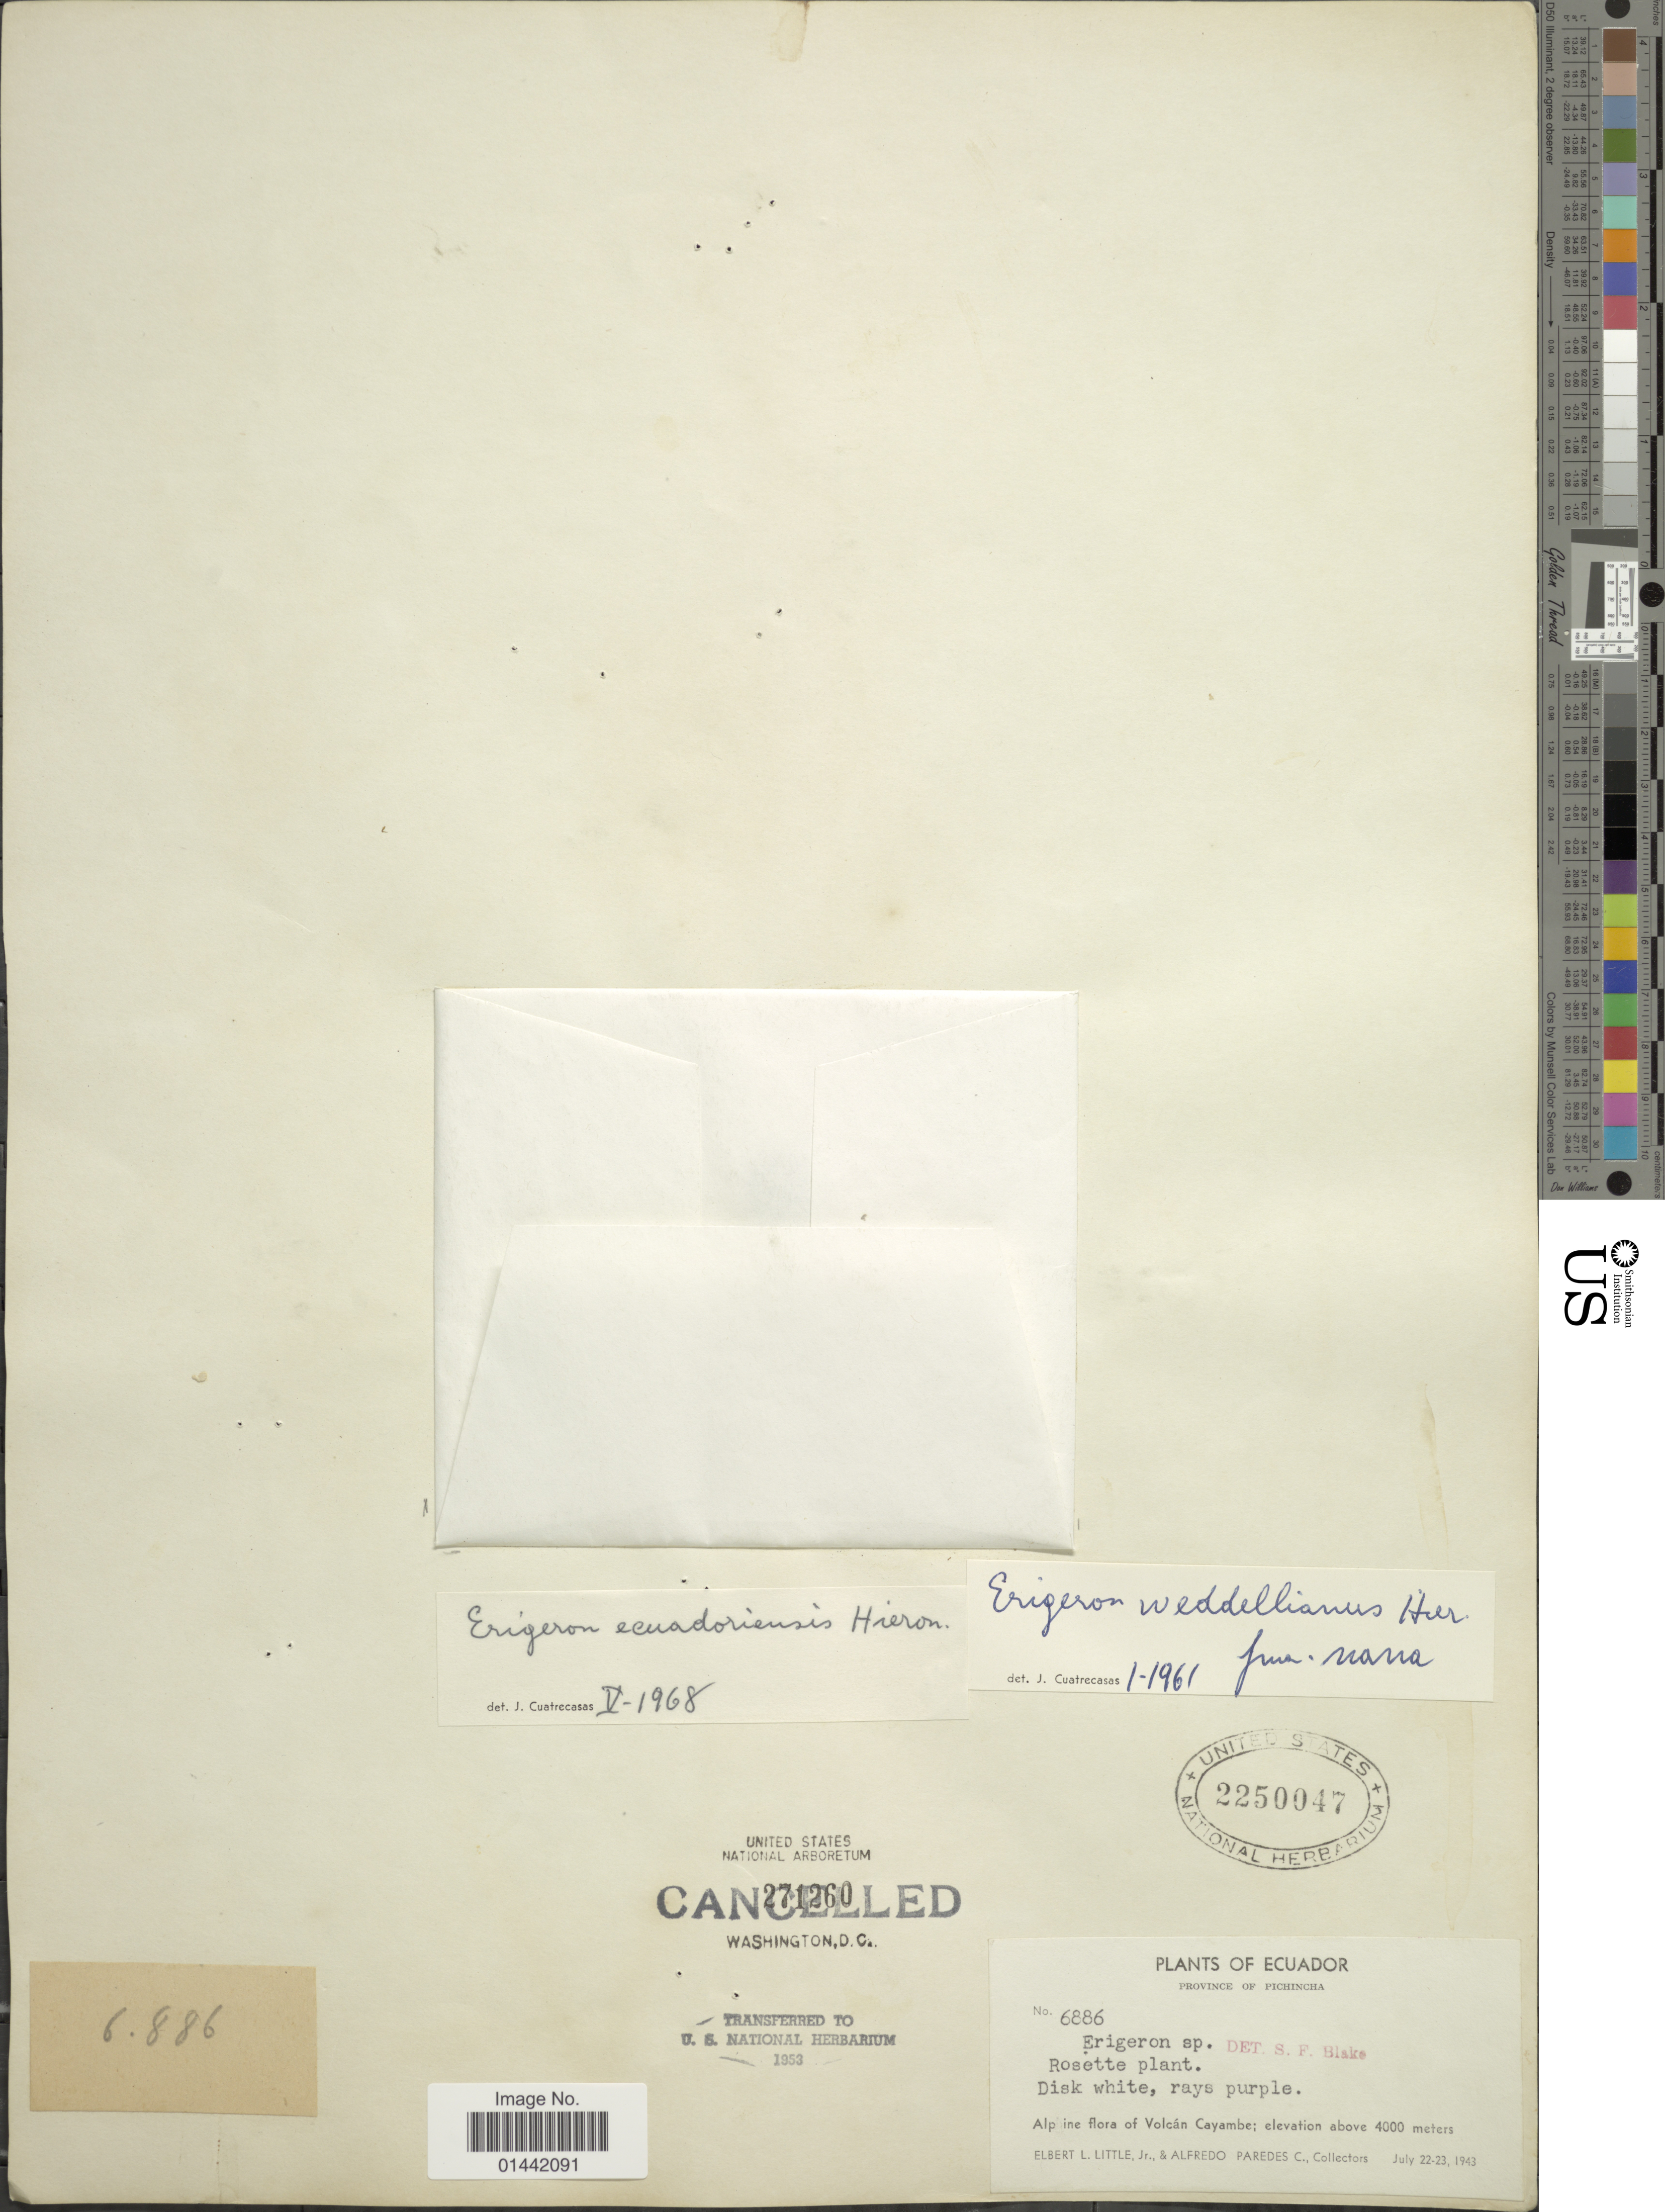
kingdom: Plantae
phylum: Tracheophyta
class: Magnoliopsida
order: Asterales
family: Asteraceae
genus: Erigeron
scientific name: Erigeron ecuadoriensis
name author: Hieron.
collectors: E. L. Little & A. Paredes C.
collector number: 6886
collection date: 1943-07-22/1943-07-23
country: Ecuador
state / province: Pichincha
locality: Alphine flora of Volcán Cayambe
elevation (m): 4000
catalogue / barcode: US 2250047